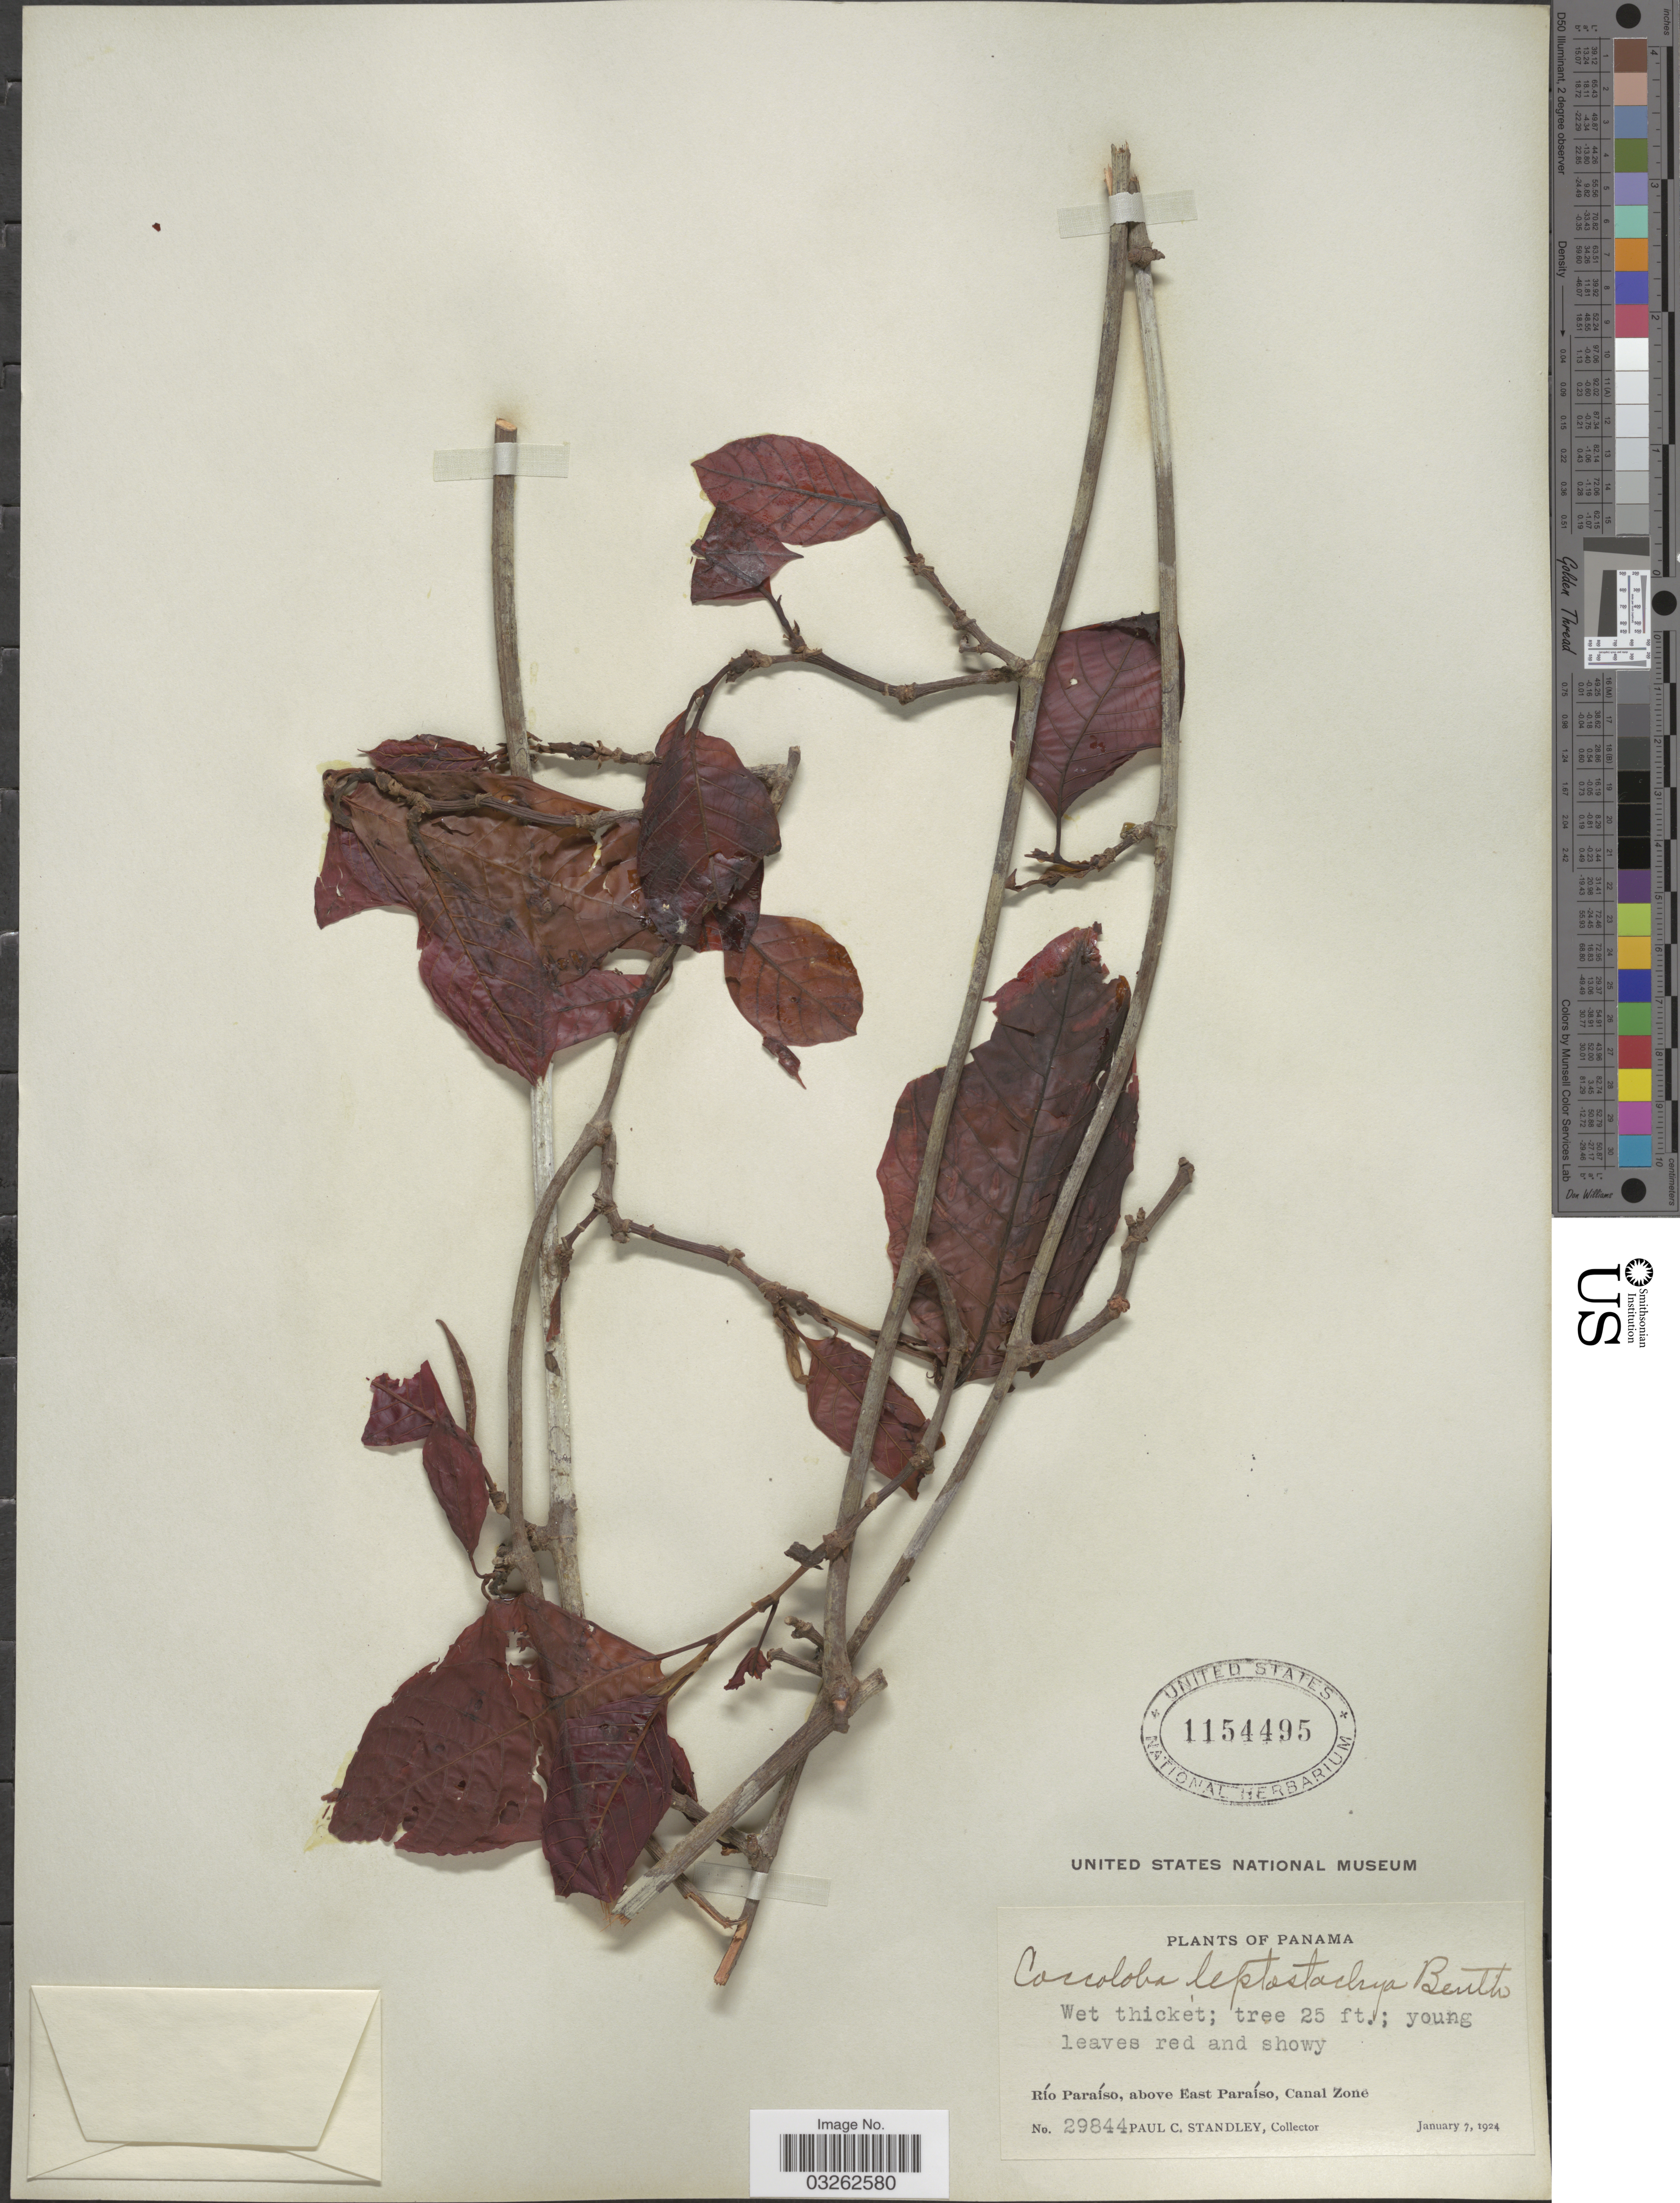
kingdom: Plantae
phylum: Tracheophyta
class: Magnoliopsida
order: Caryophyllales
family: Polygonaceae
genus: Coccoloba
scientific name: Coccoloba barbadensis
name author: Jacq.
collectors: P. C. Standley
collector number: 29844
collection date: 1924-01-07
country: Panama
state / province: Colón / Panamá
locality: Río Paraíso, above East Paraíso, Canal Zone.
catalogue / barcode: US 1154495